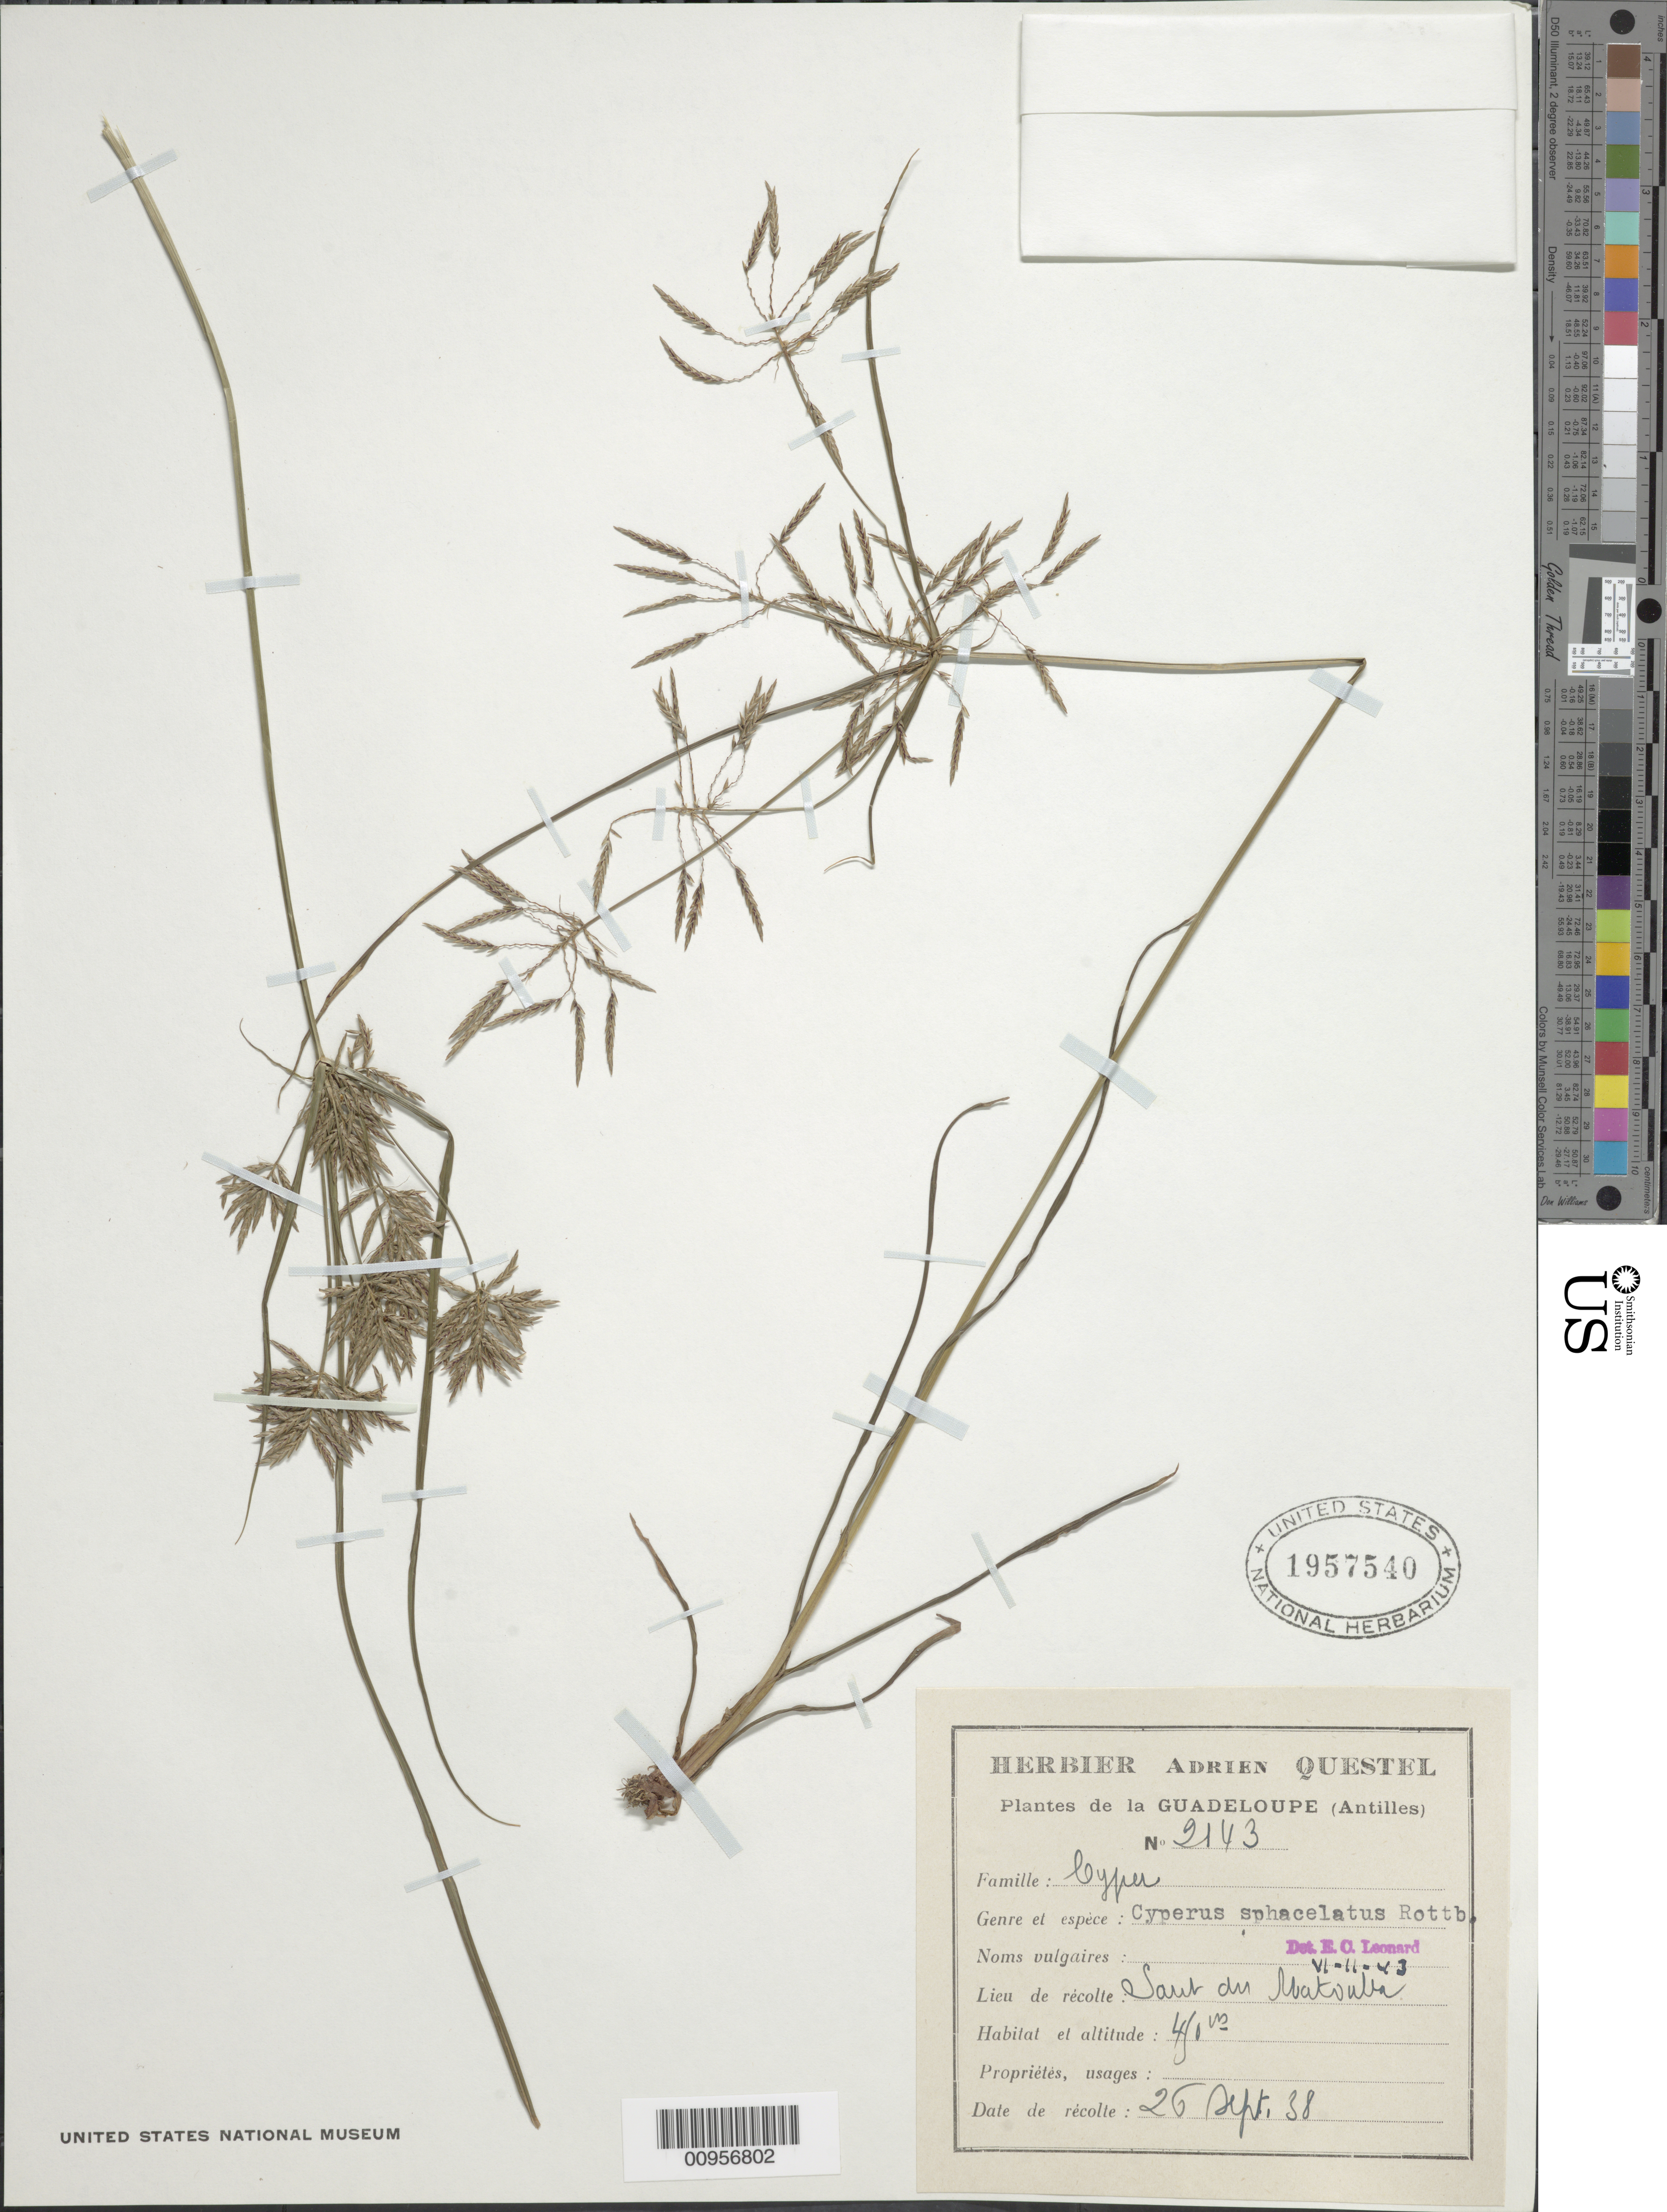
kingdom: Plantae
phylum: Tracheophyta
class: Liliopsida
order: Poales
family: Cyperaceae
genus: Cyperus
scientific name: Cyperus sphacelatus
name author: Rottb.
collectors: A. Questel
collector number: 2143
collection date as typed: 26 Sep 1938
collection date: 1938-09-26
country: Guadeloupe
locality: "Saret du Matouba"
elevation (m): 450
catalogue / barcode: US 1957540